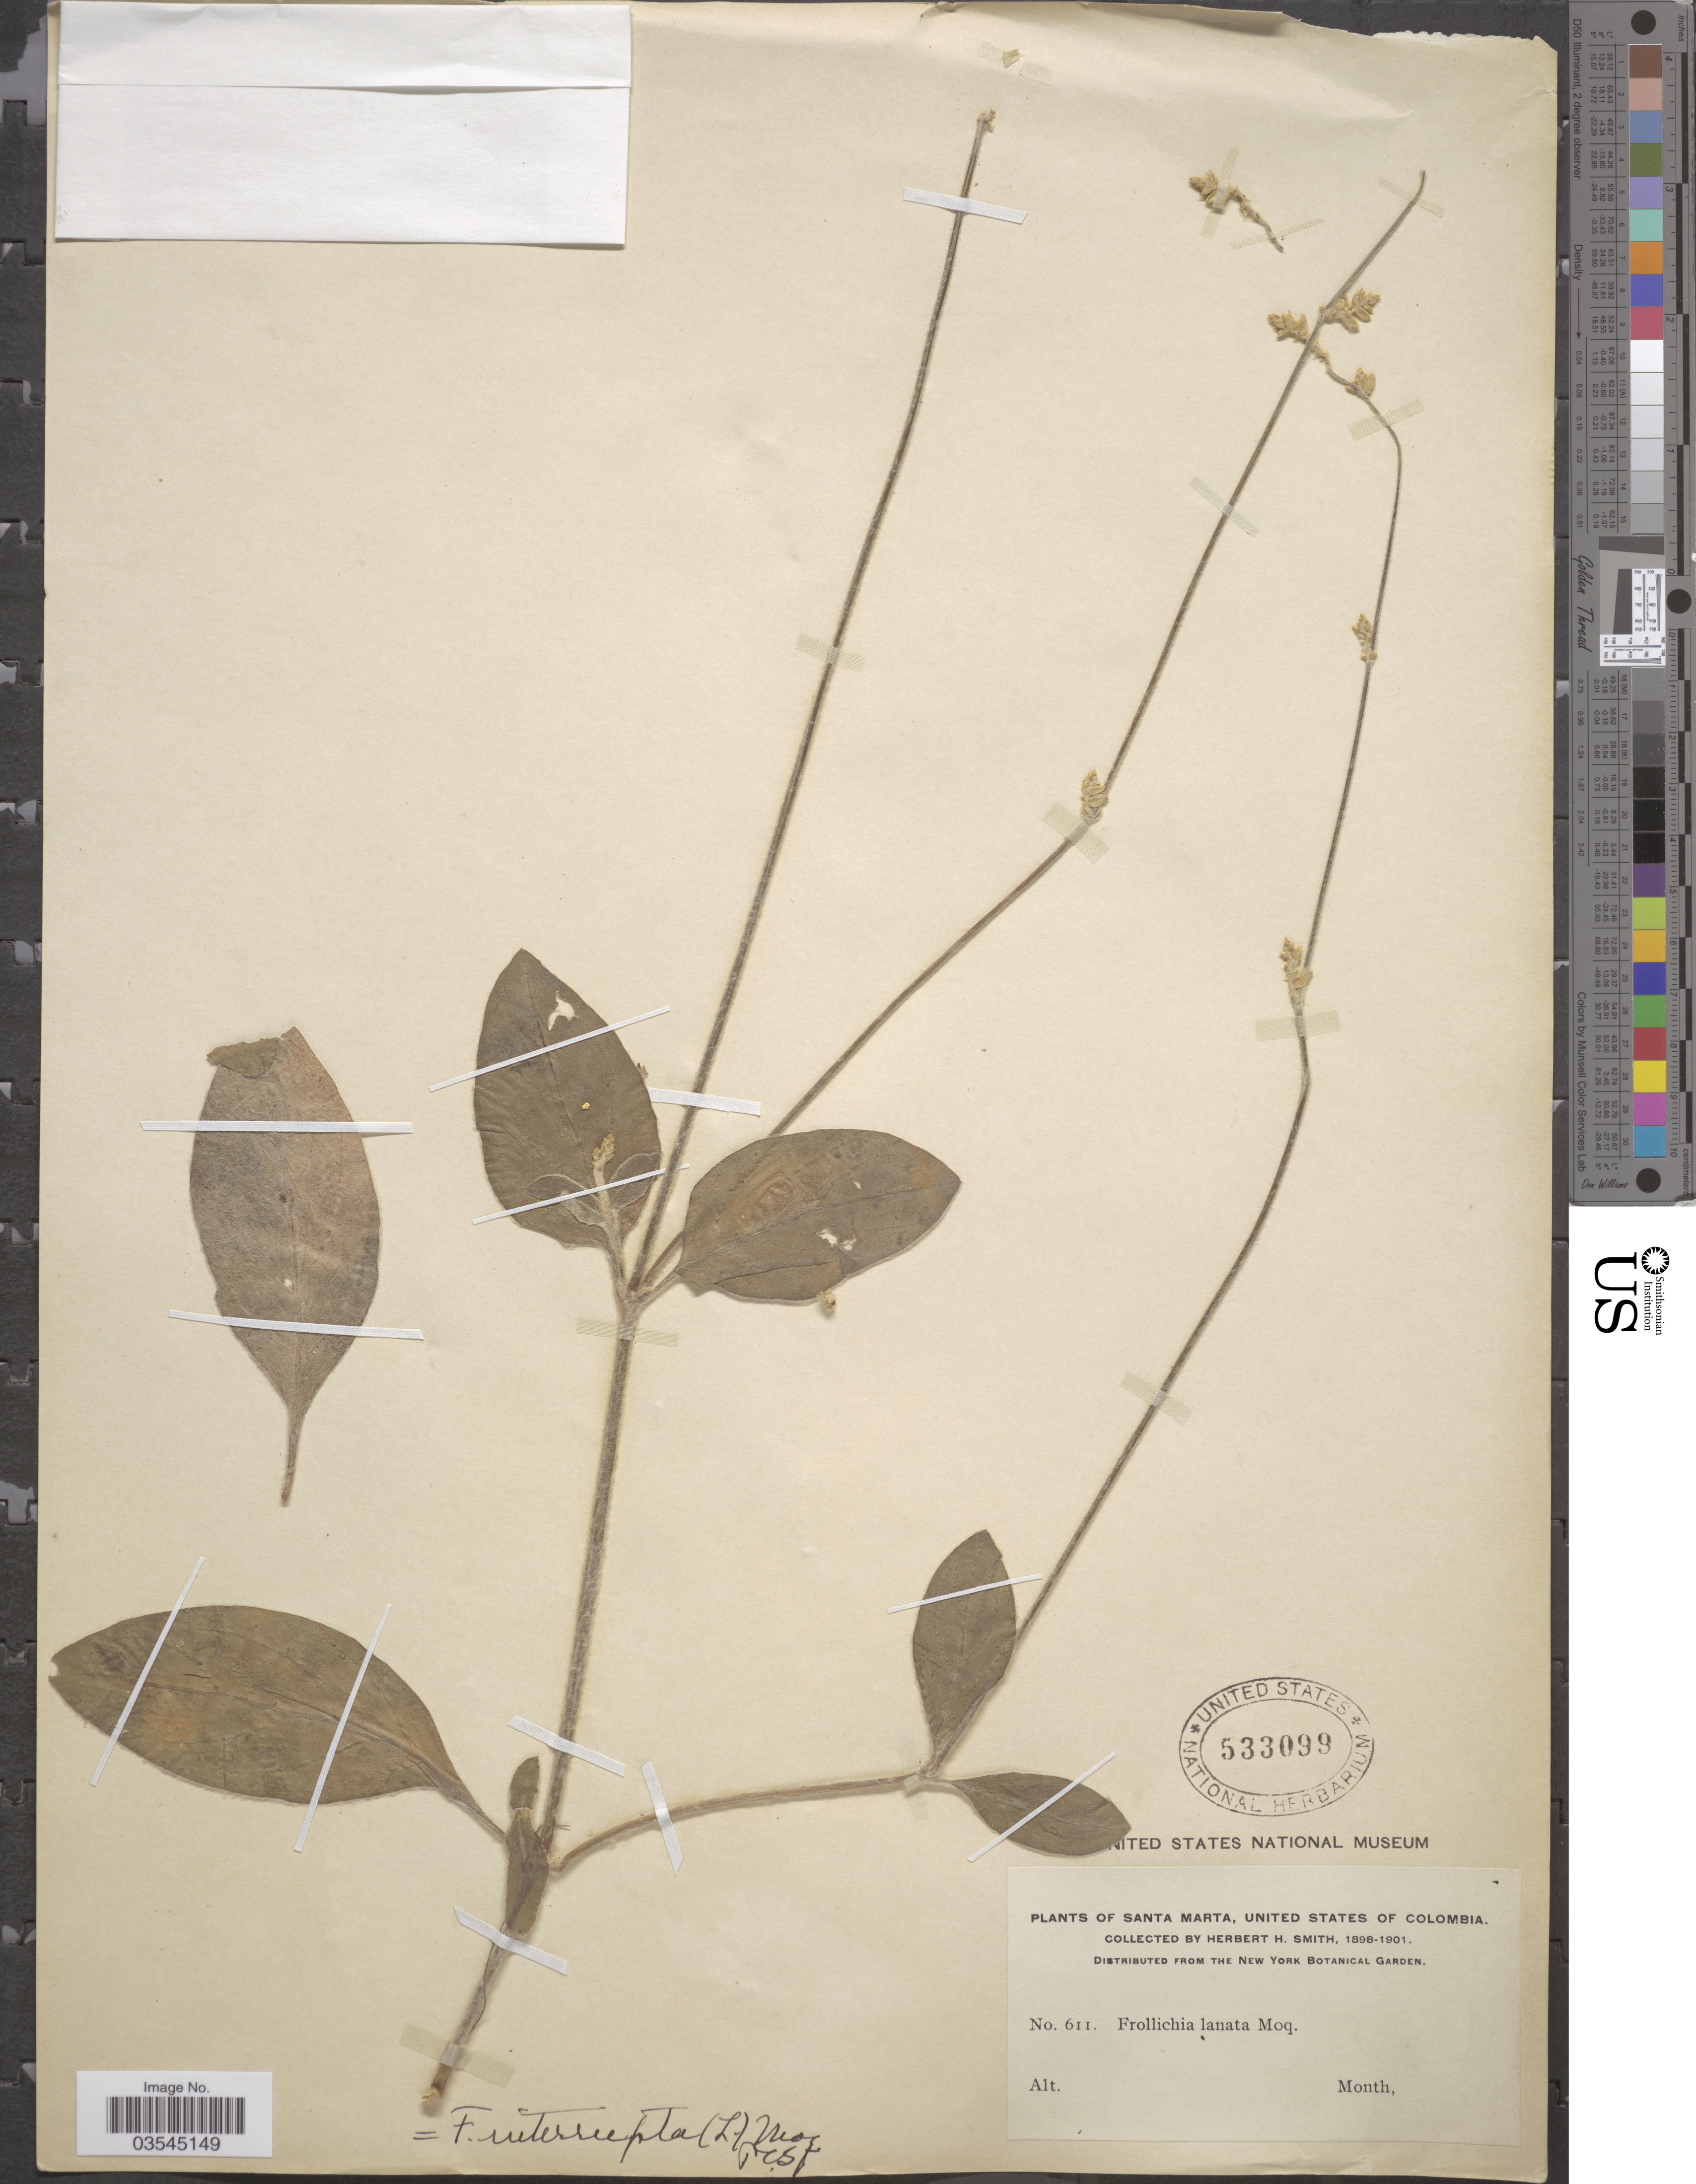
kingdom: Plantae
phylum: Tracheophyta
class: Magnoliopsida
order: Caryophyllales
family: Amaranthaceae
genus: Froelichia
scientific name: Froelichia interrupta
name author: (L.) Moq.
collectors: Herbert H. Smith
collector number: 611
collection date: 1898/1901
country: Colombia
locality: Santa Marta.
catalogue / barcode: US 533099